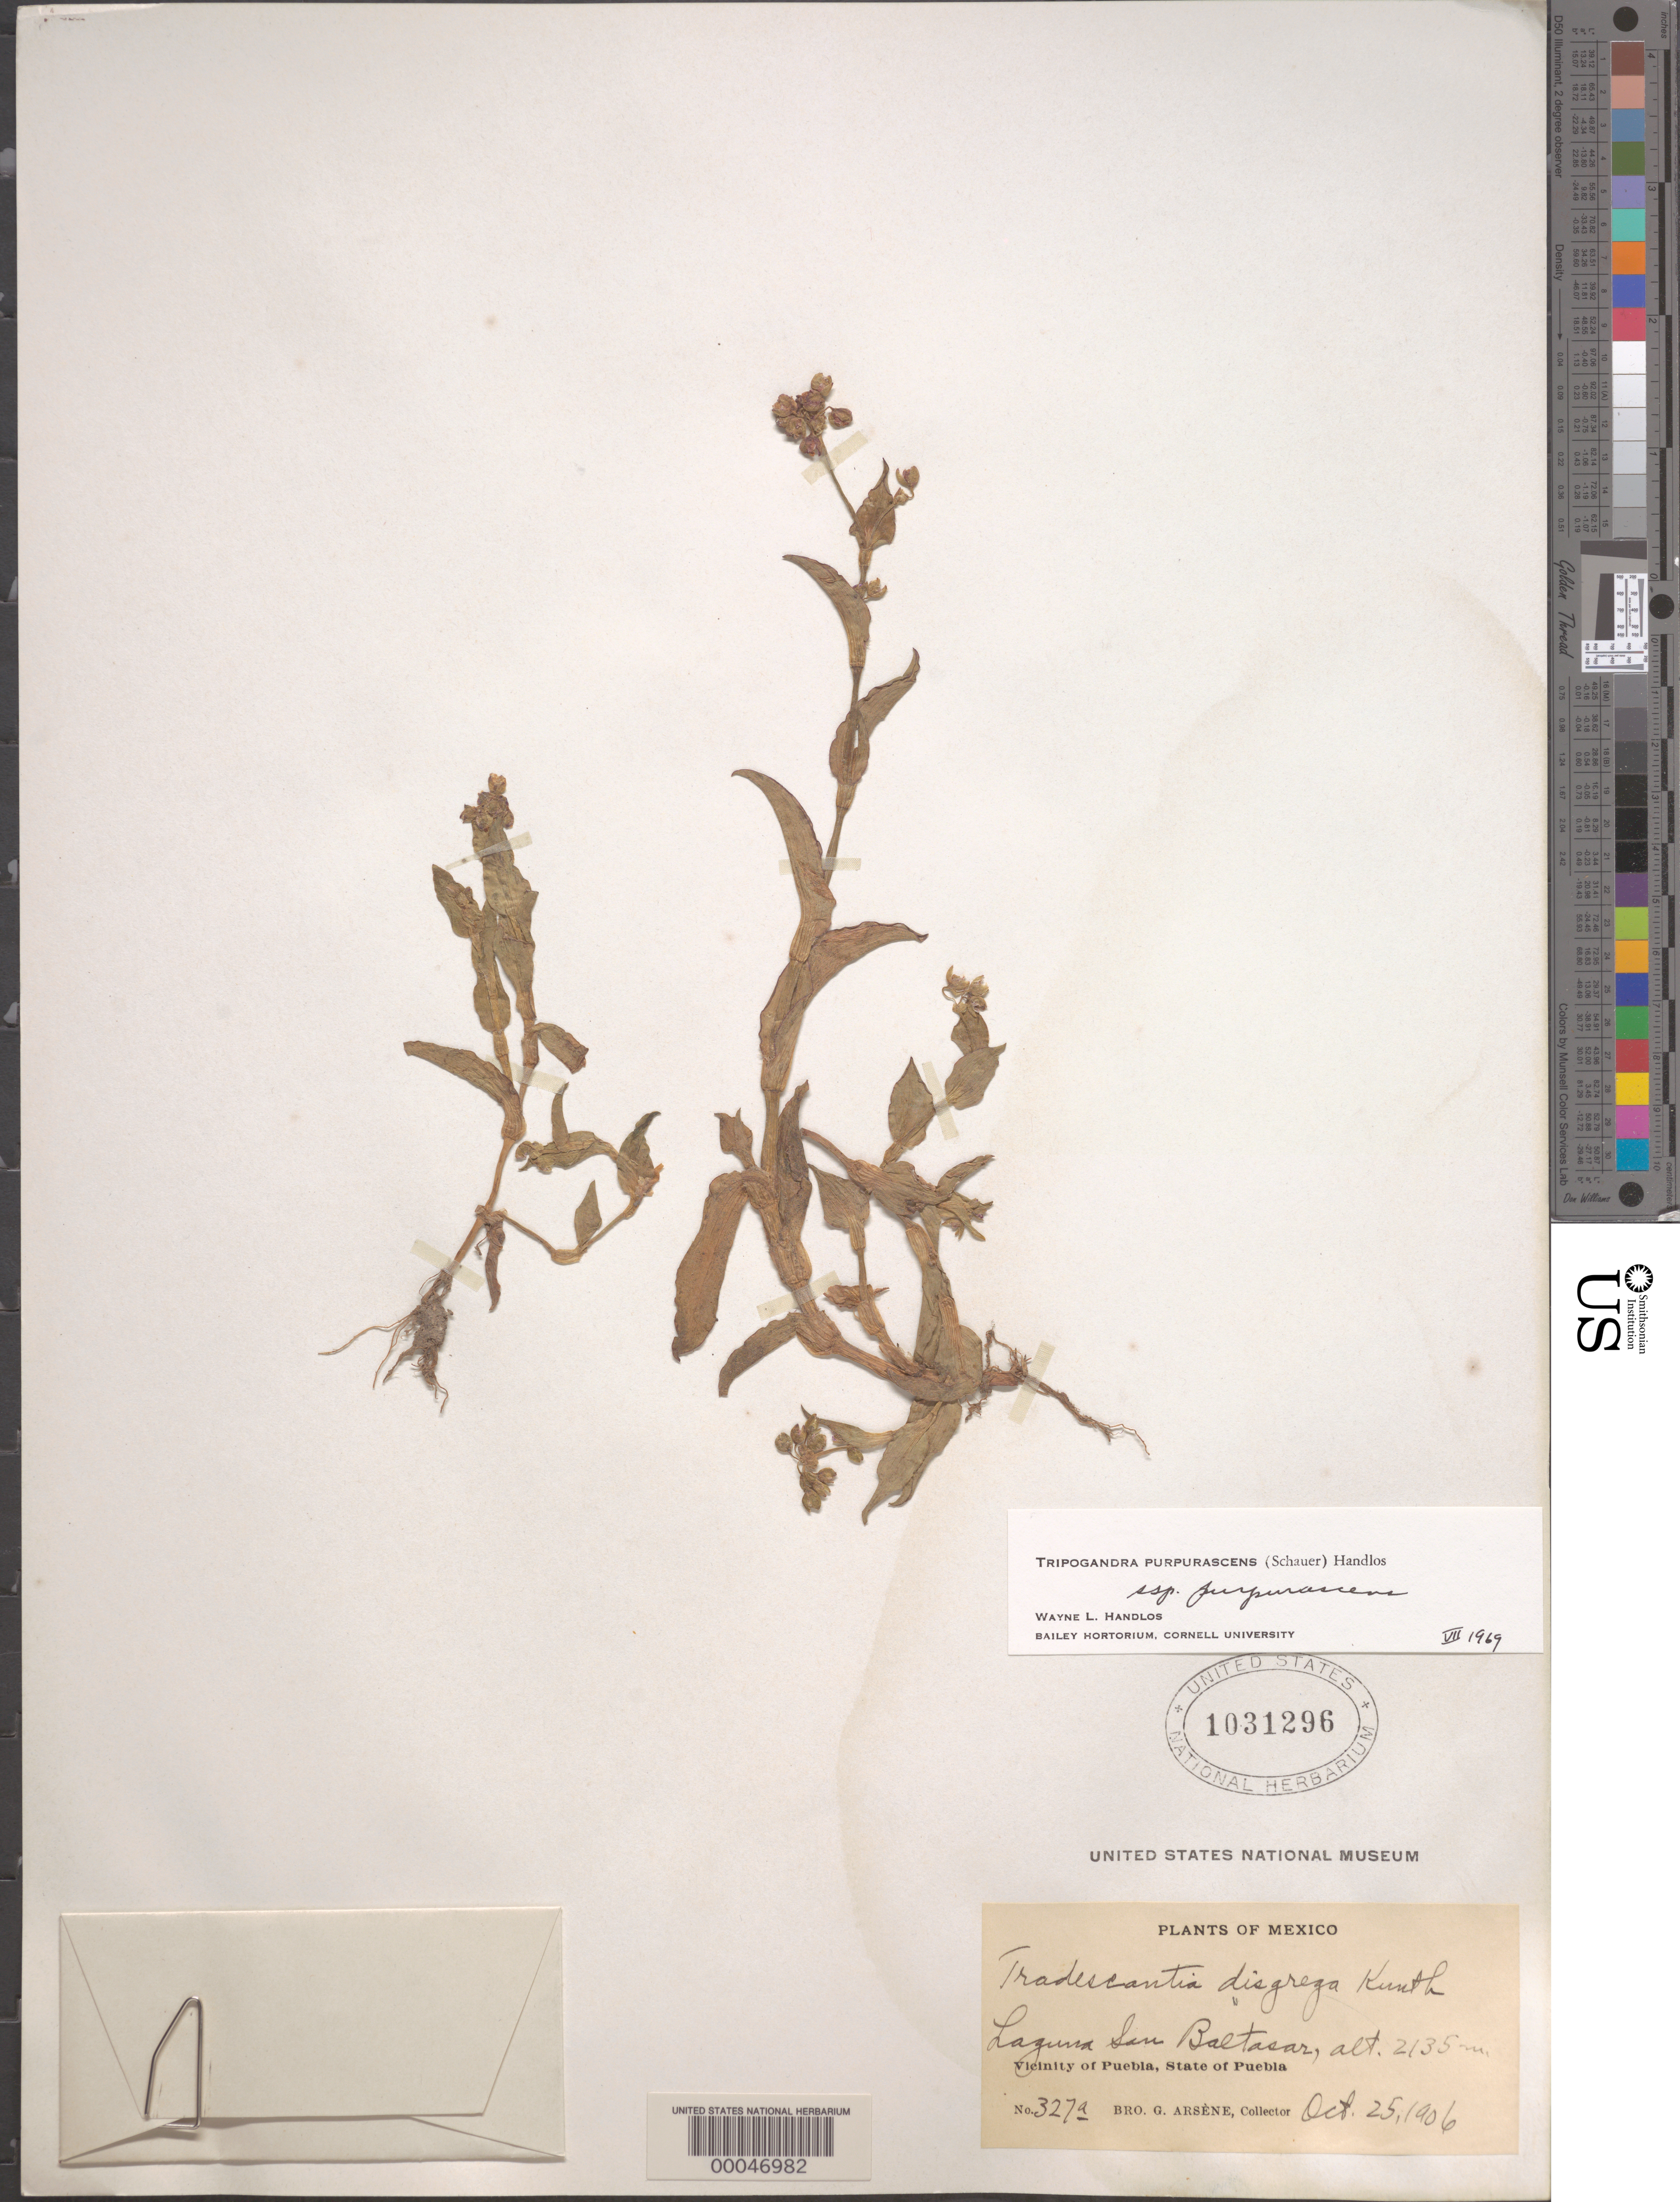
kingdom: Plantae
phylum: Tracheophyta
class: Liliopsida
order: Commelinales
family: Commelinaceae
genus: Tripogandra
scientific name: Tripogandra purpurascens subsp. purpurascens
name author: (S. Schauer) Handlos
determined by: Handlos, W. L.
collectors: Bro. G. Arsène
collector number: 327a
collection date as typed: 25 Oct 1906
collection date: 1906-10-25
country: Mexico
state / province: Puebla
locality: Near Puebla, laguna san baltasar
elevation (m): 2135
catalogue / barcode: US 1031296